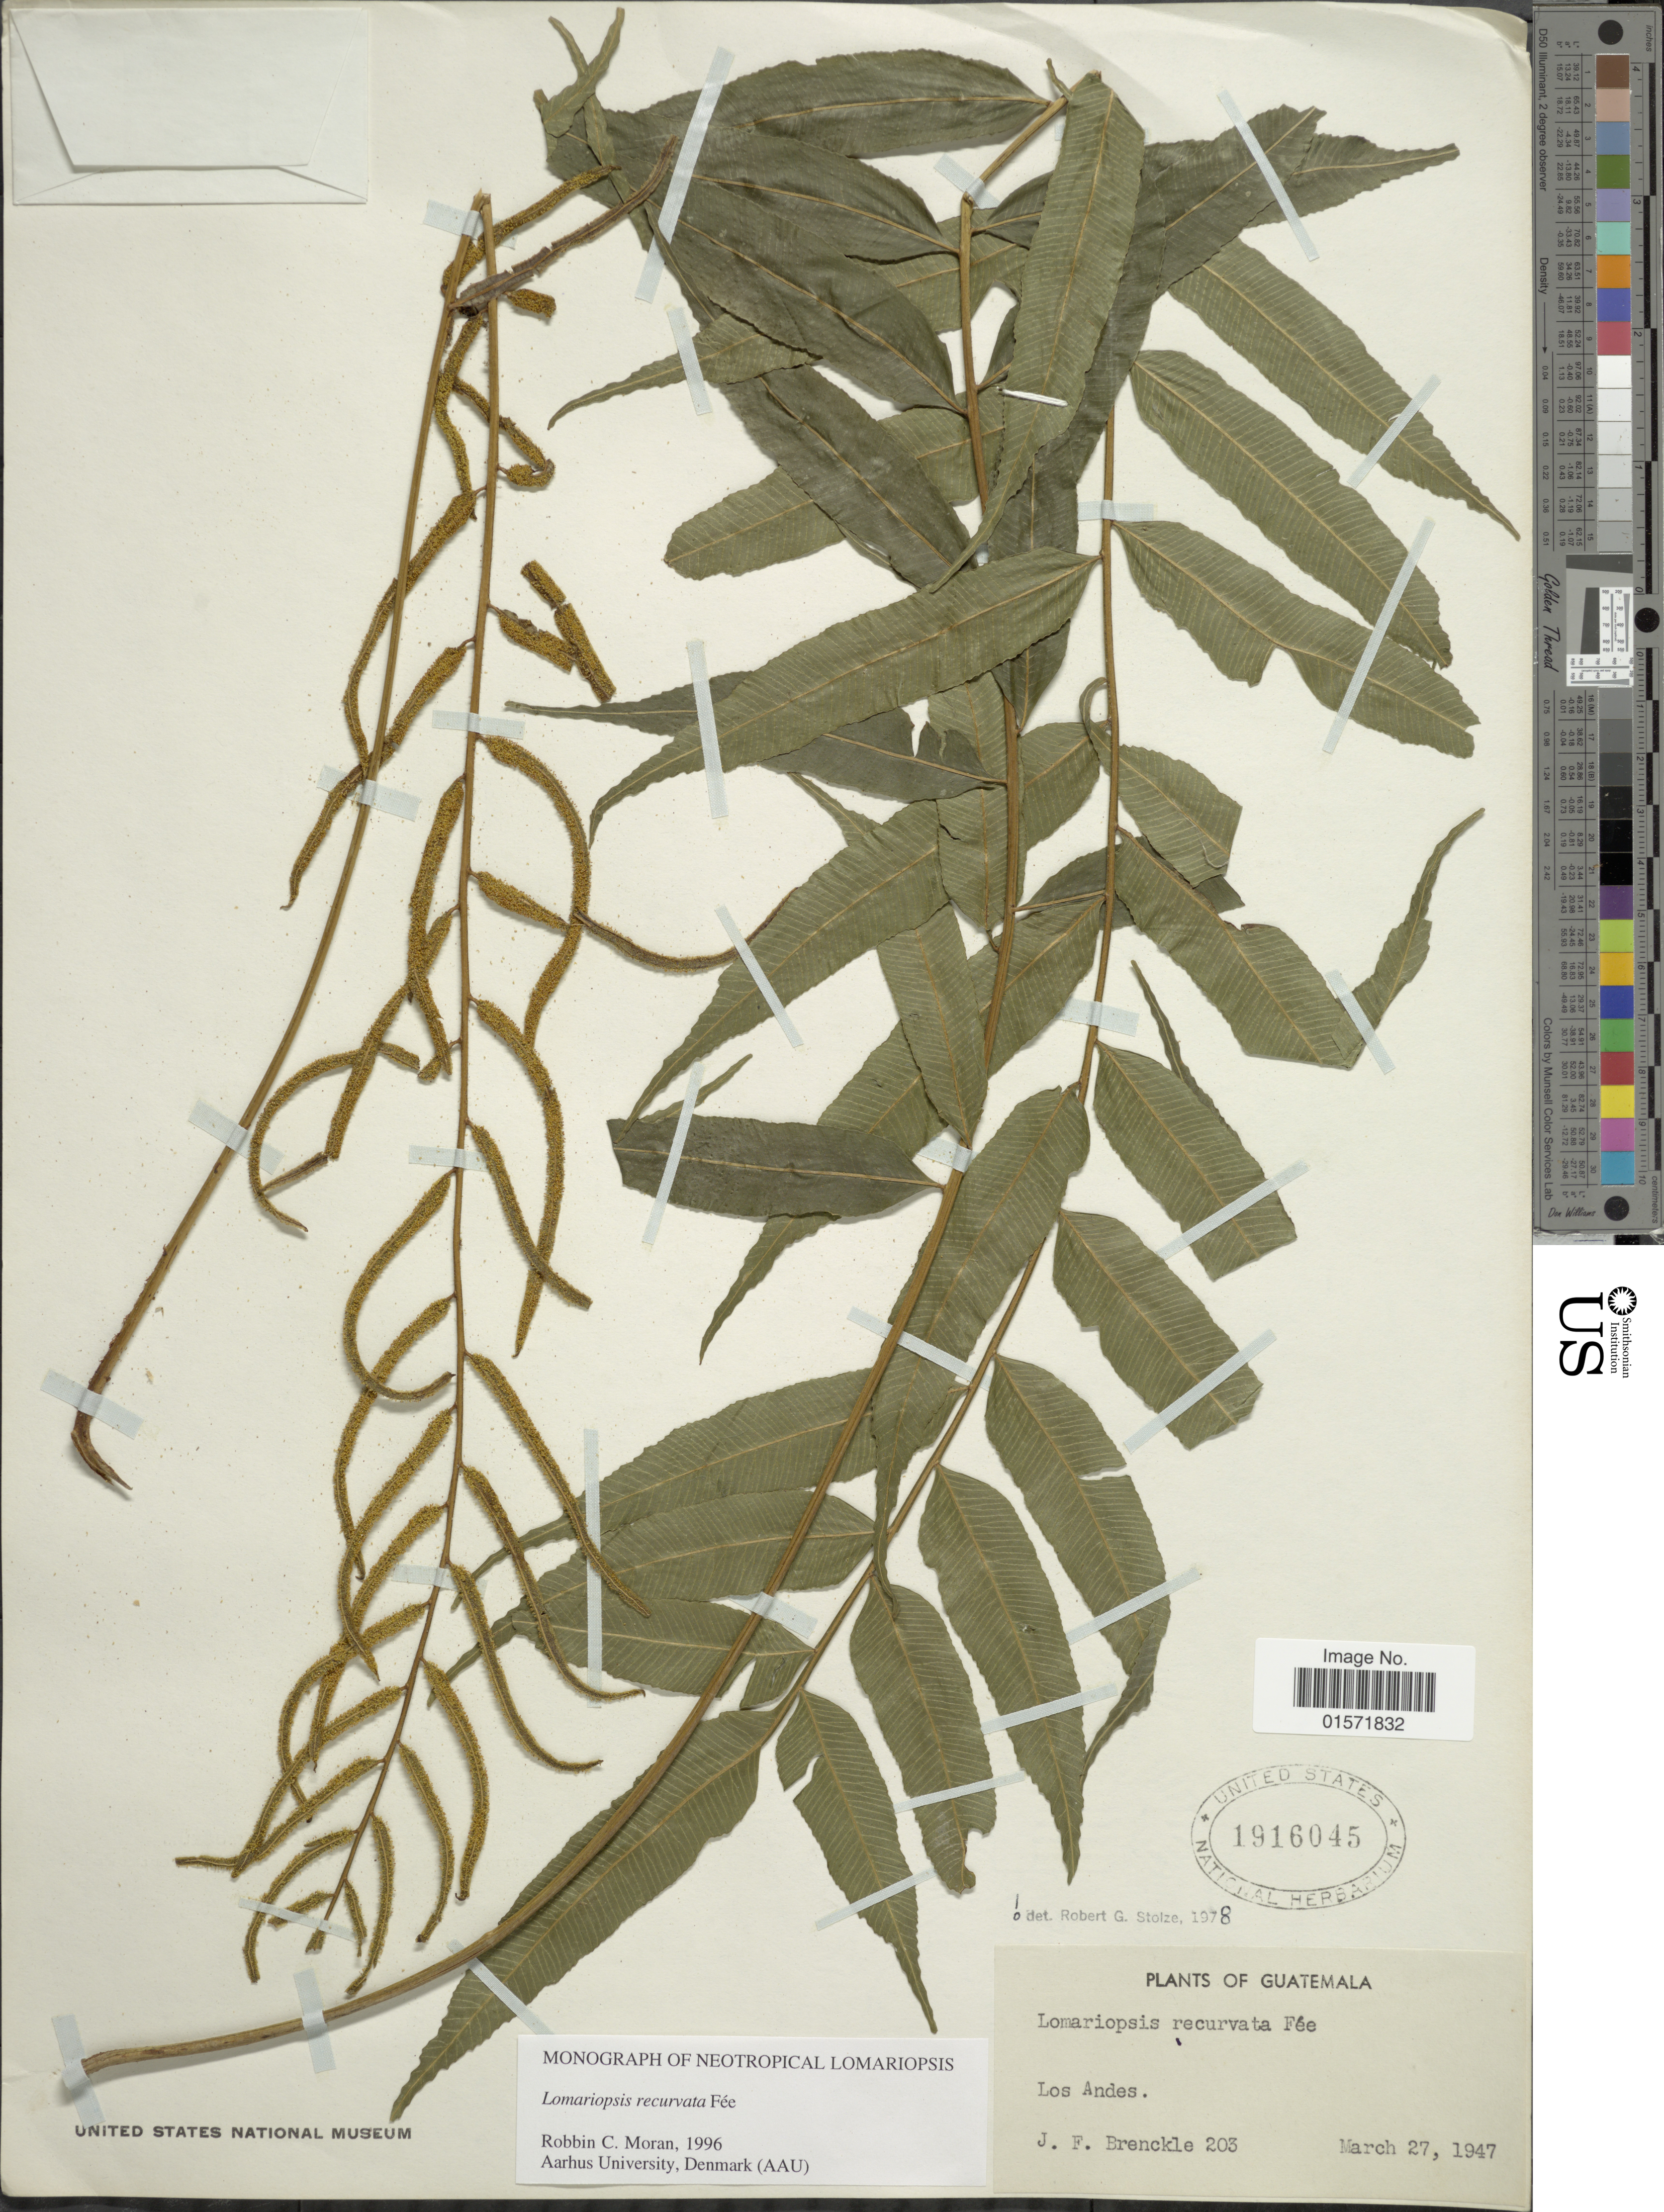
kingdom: Plantae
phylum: Tracheophyta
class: Polypodiopsida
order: Polypodiales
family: Lomariopsidaceae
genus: Lomariopsis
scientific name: Lomariopsis recurvata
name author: Fée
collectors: J. Brenckle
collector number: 203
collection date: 1947-03-27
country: Guatemala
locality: Los Andes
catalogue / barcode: US 1916045